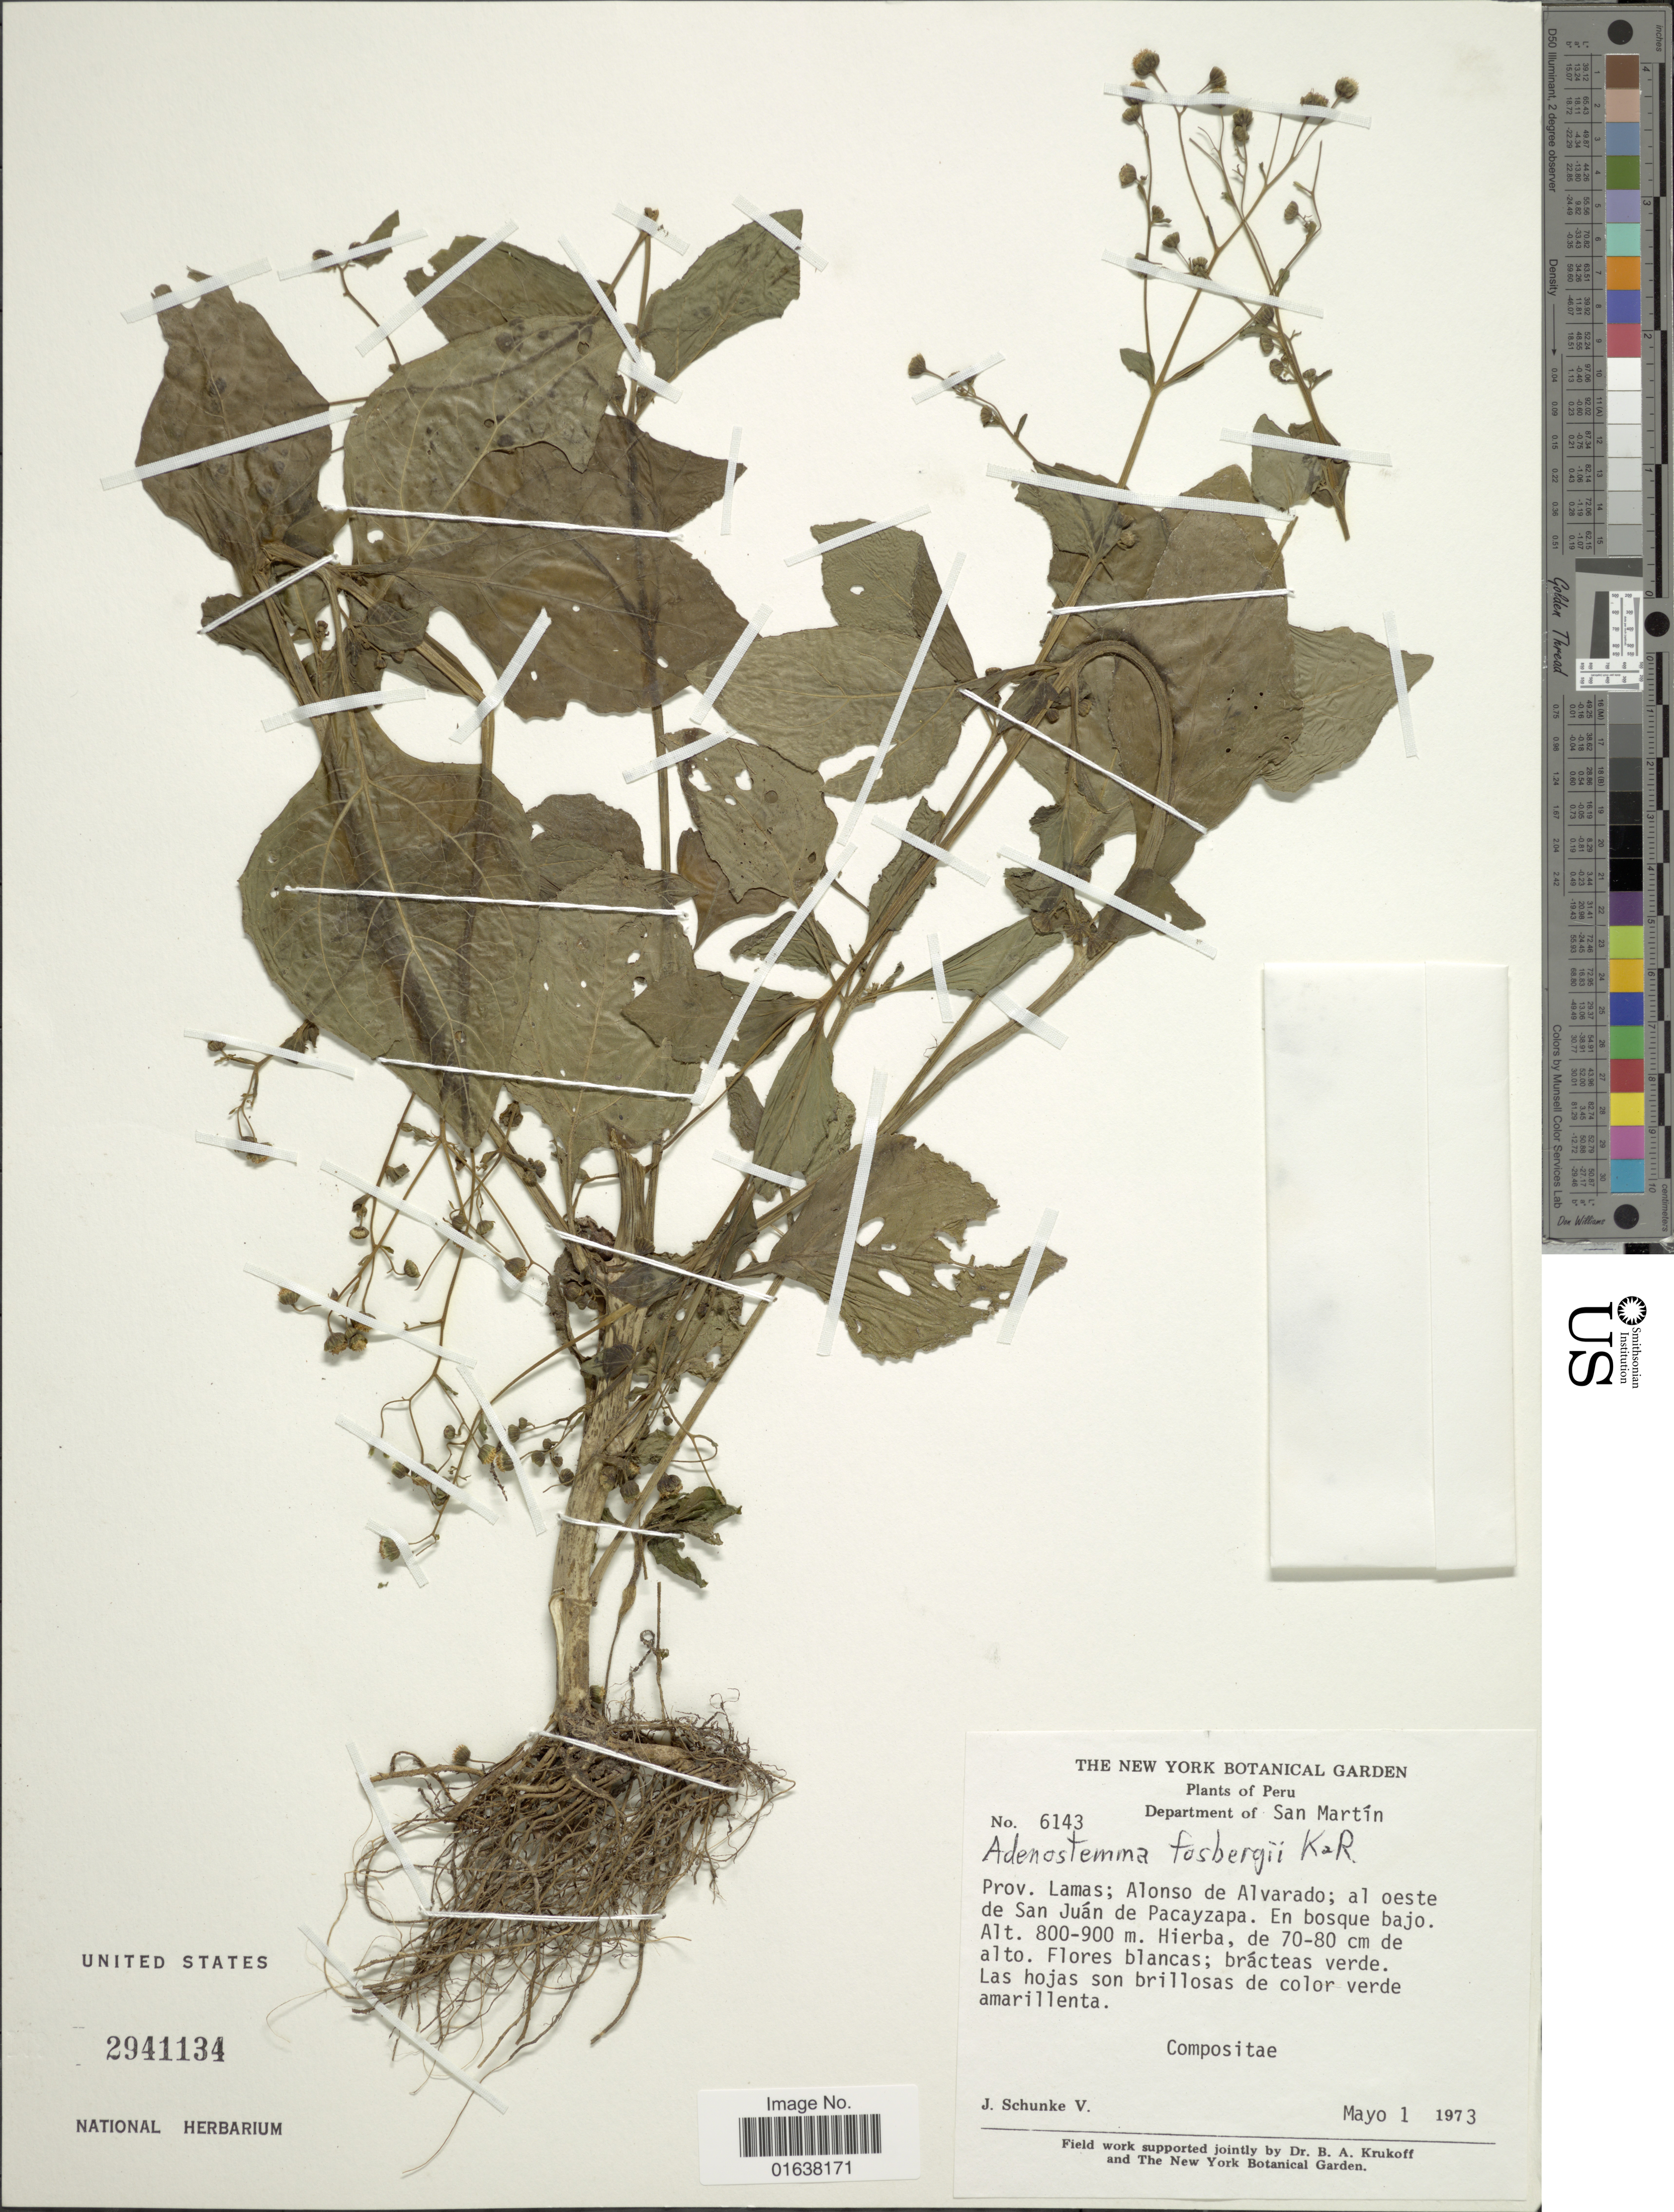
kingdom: Plantae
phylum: Tracheophyta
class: Magnoliopsida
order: Asterales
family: Asteraceae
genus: Adenostemma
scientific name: Adenostemma fosbergii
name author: R.M. King & H. Rob.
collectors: J. M. Schunke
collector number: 6143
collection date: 1973-05-01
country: Peru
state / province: San Martín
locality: Prov. Lamas; Alonso de Alvarado; al oeste de San Juan de Pacayzapa. En bosque bajo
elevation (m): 800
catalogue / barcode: US 2941134